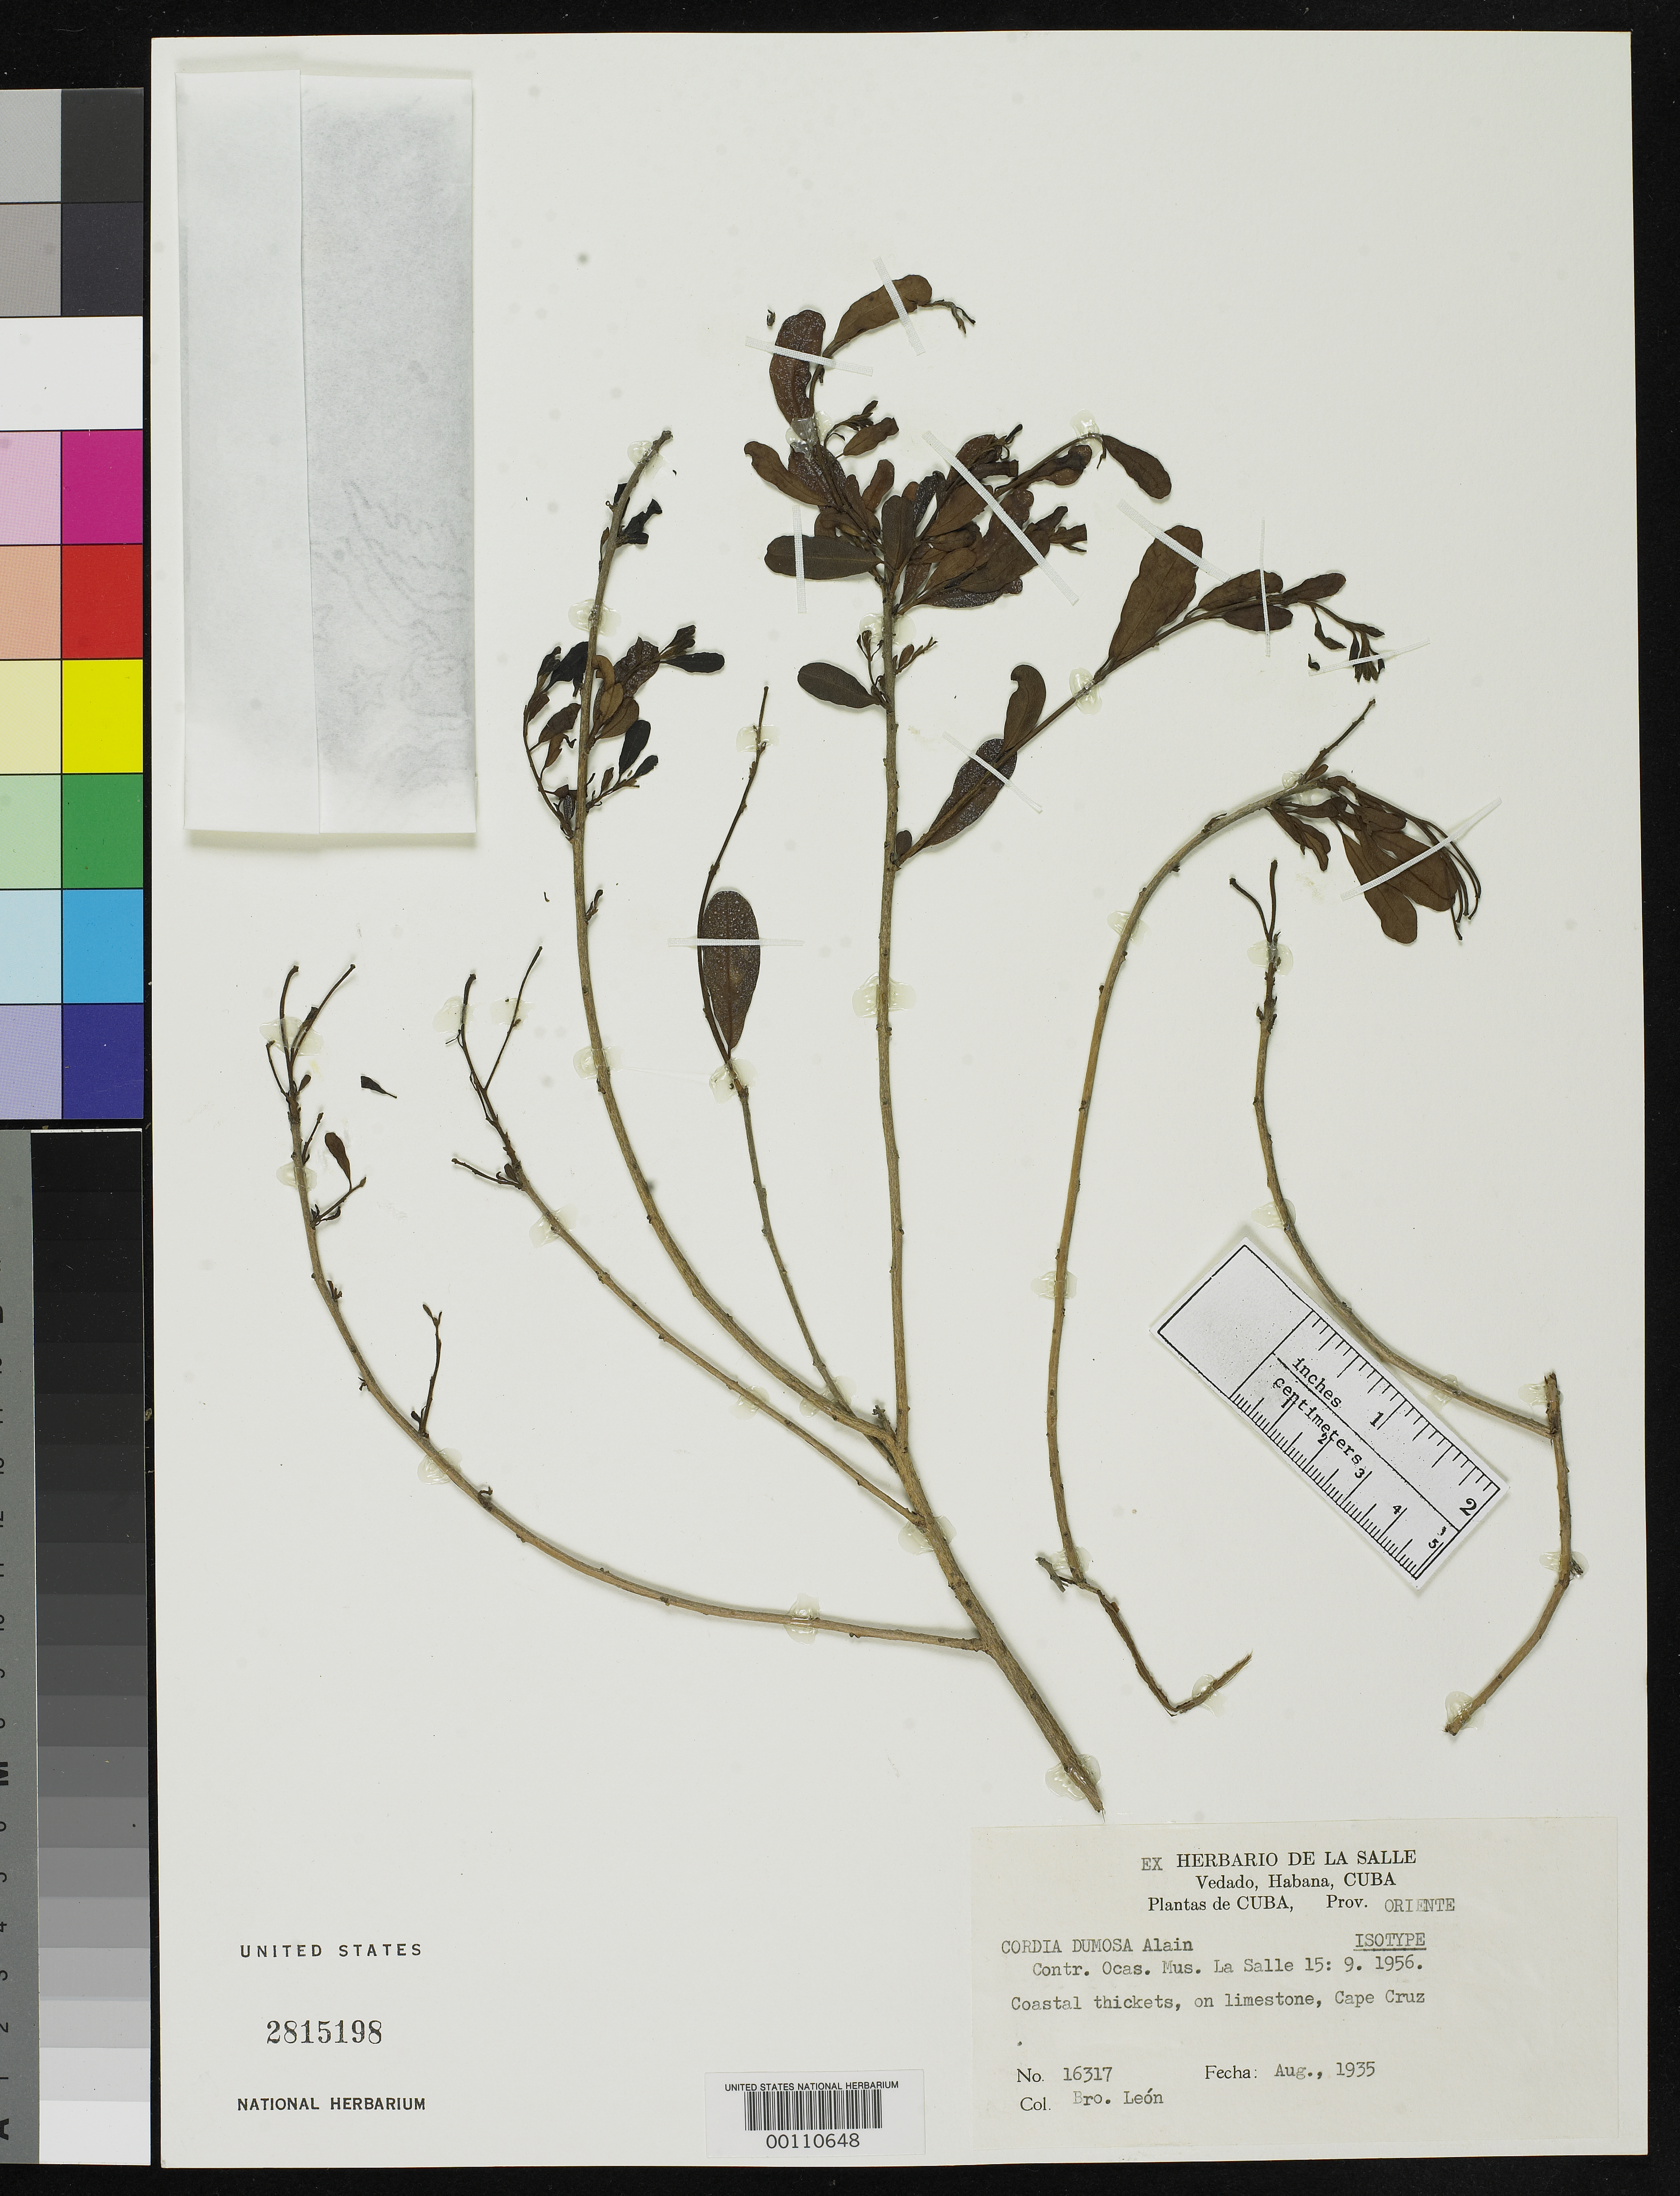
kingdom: Plantae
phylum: Tracheophyta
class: Magnoliopsida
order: Boraginales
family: Cordiaceae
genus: Cordia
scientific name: Cordia dumosa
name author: Alain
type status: Isotype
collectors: Bro. León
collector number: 16317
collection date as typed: Aug 1935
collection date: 1935-08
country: Cuba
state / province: Oriente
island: Greater Antilles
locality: Cape Cruz.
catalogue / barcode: US 2815198